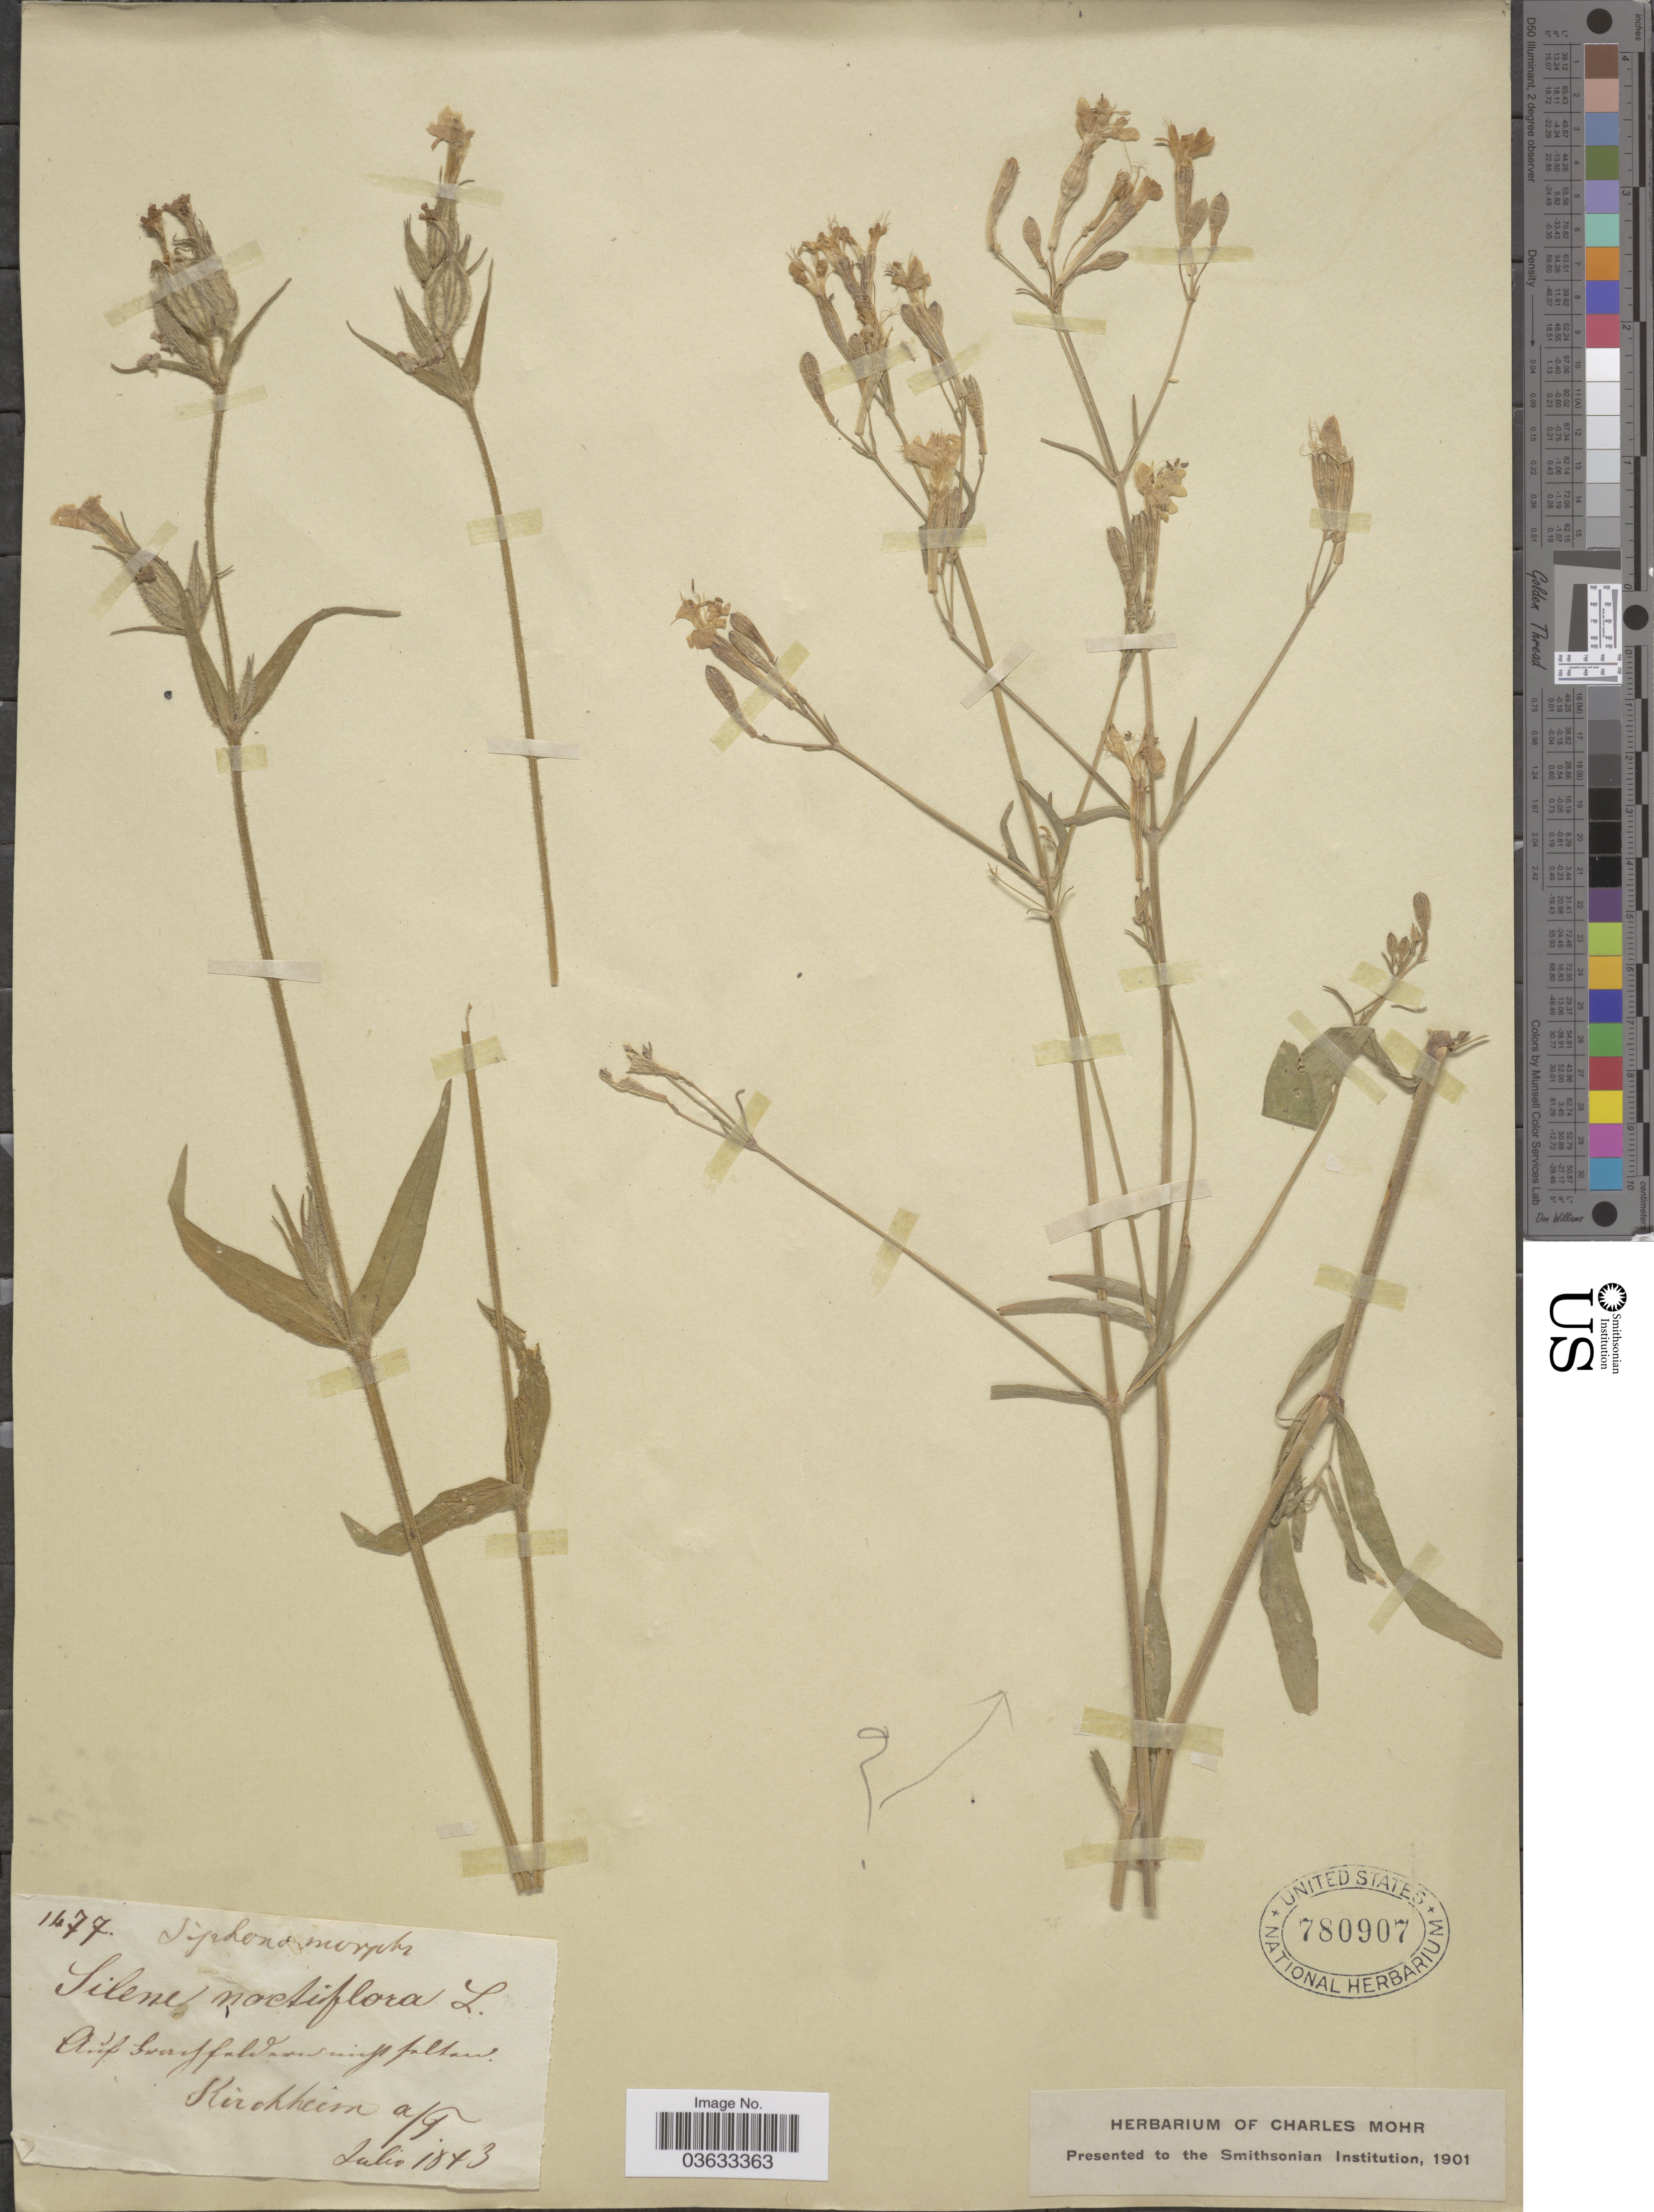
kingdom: Plantae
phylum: Tracheophyta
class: Magnoliopsida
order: Caryophyllales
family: Caryophyllaceae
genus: Silene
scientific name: Silene noctiflora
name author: L.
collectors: Kirchheim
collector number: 1677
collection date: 1843-07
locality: Auf Gver [illegible text] faltan.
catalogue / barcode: US 780907